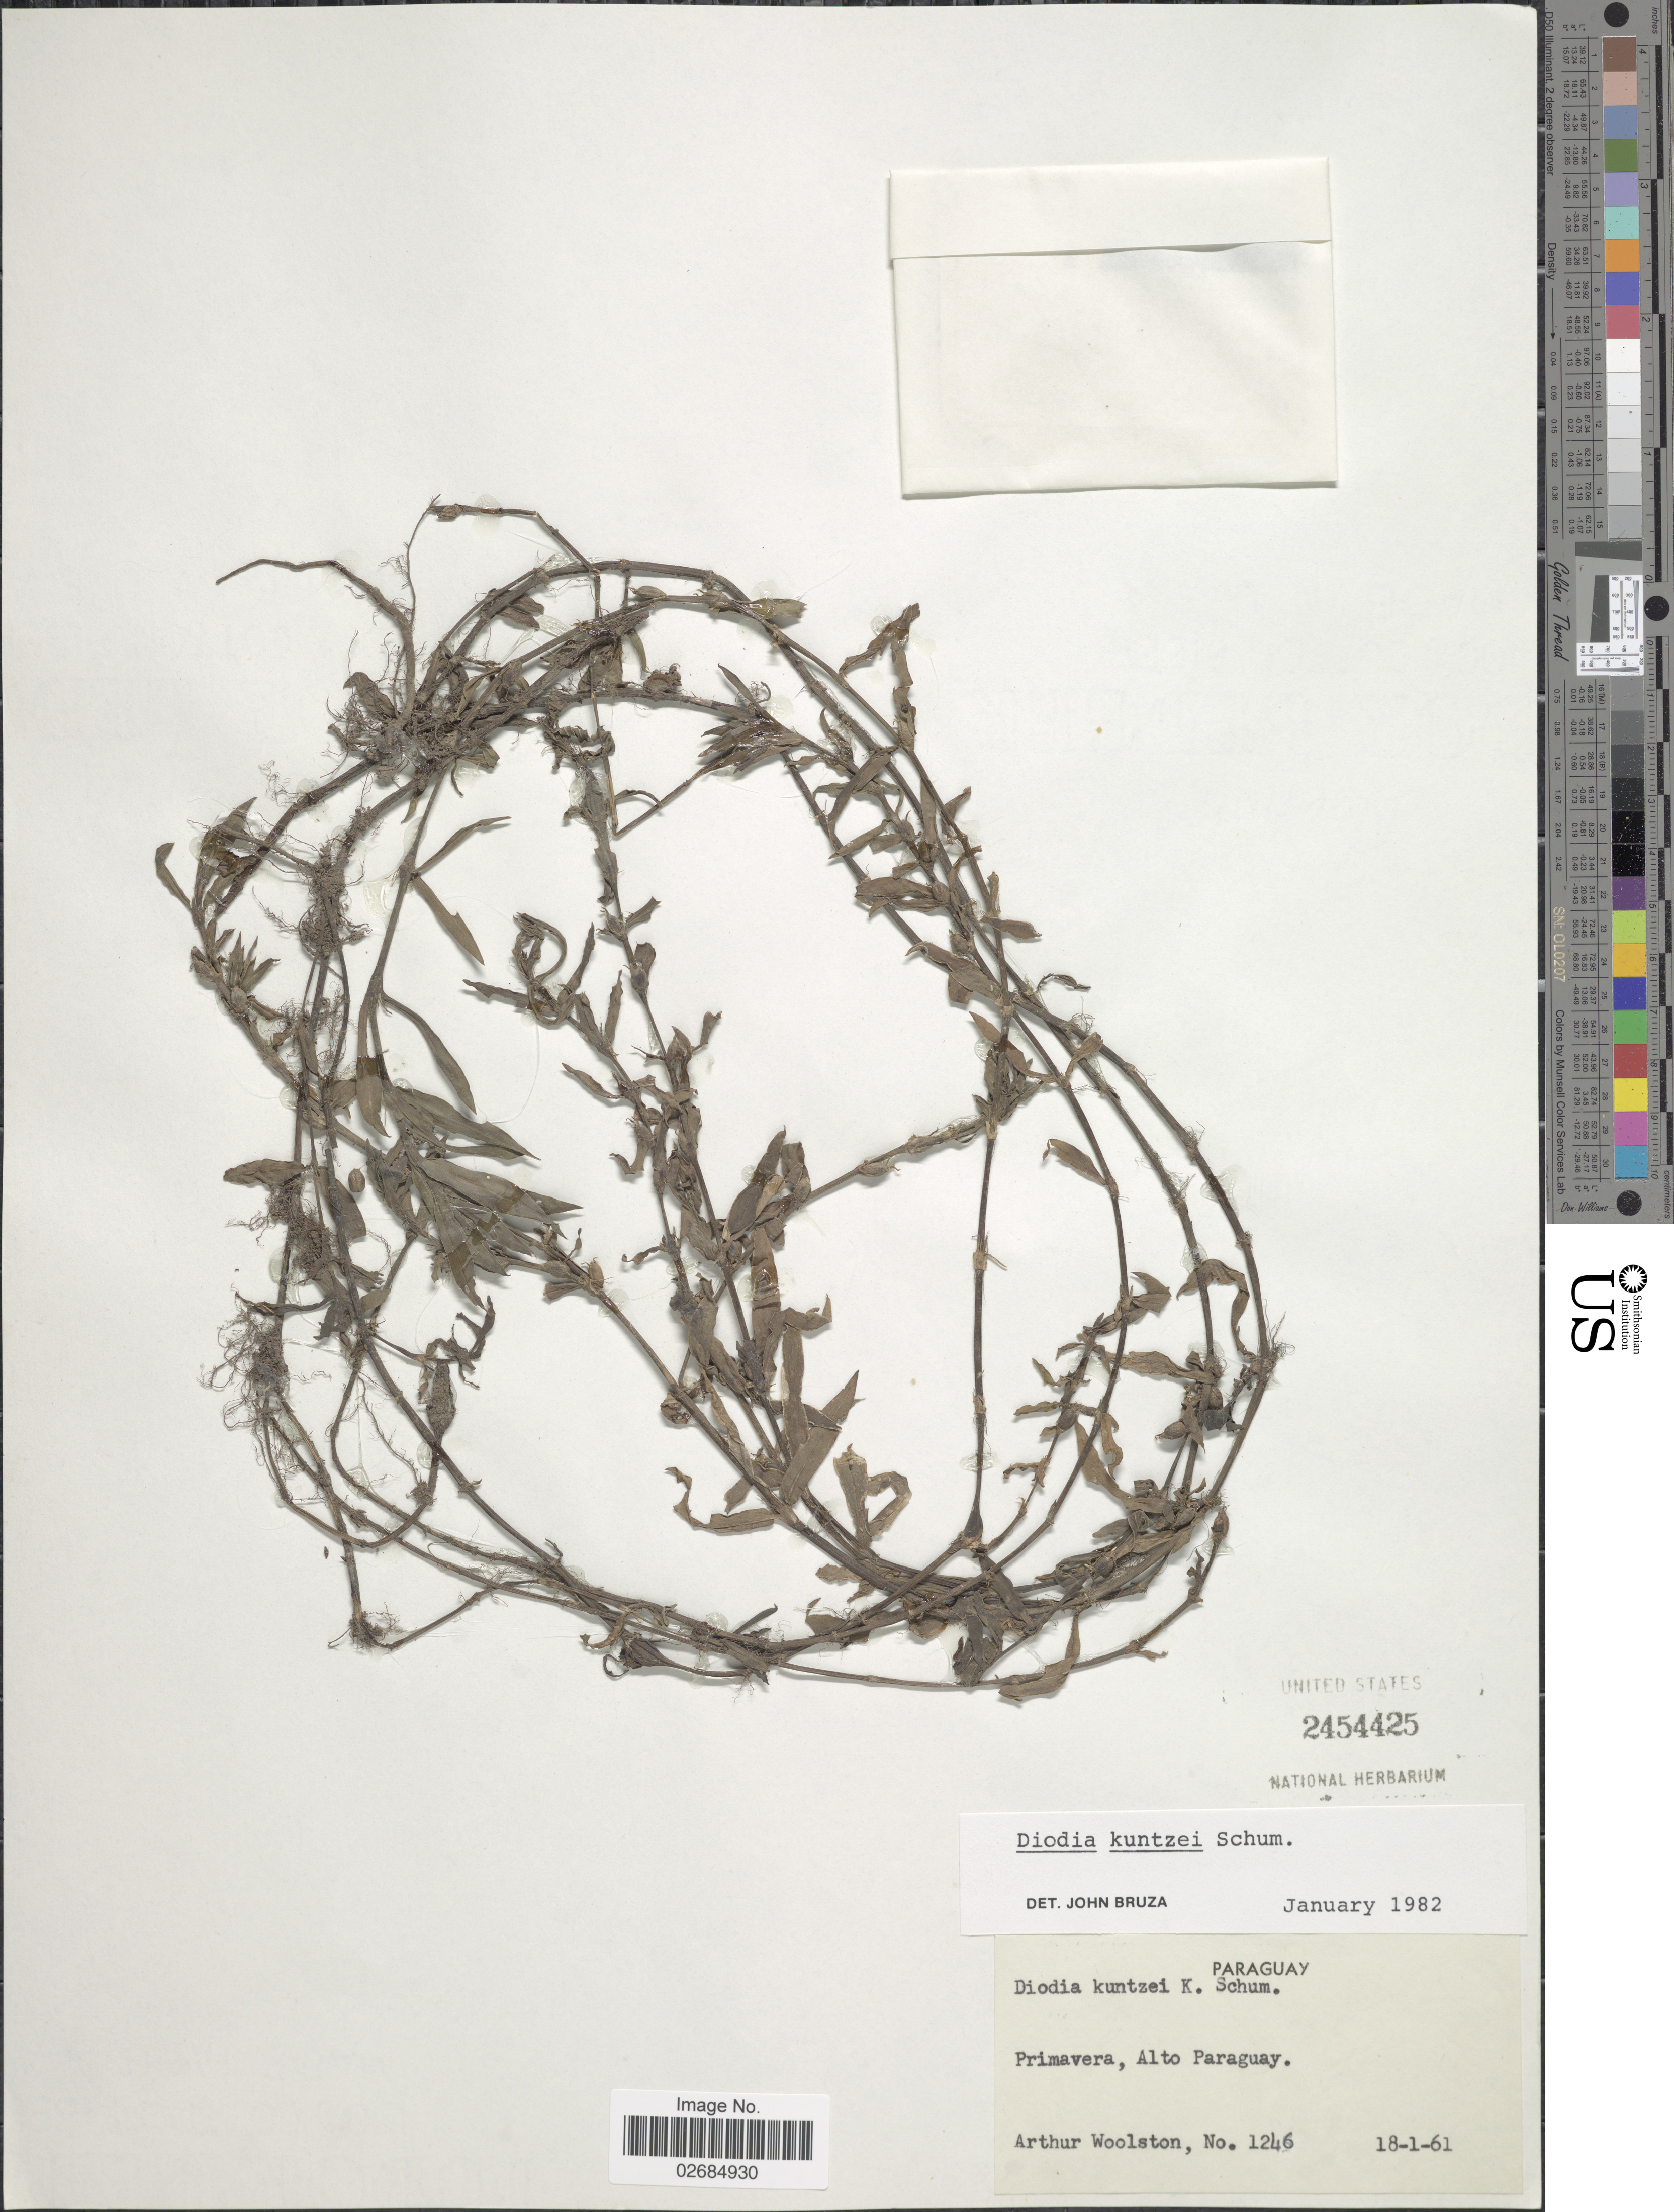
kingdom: Plantae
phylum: Tracheophyta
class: Magnoliopsida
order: Gentianales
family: Rubiaceae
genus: Diodia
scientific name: Diodia kuntzei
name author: K. Schum.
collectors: A. L. Woolston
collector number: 1246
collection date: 1961-01-18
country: Paraguay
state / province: Alto Paraguay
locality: Primavera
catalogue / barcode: US 2454425